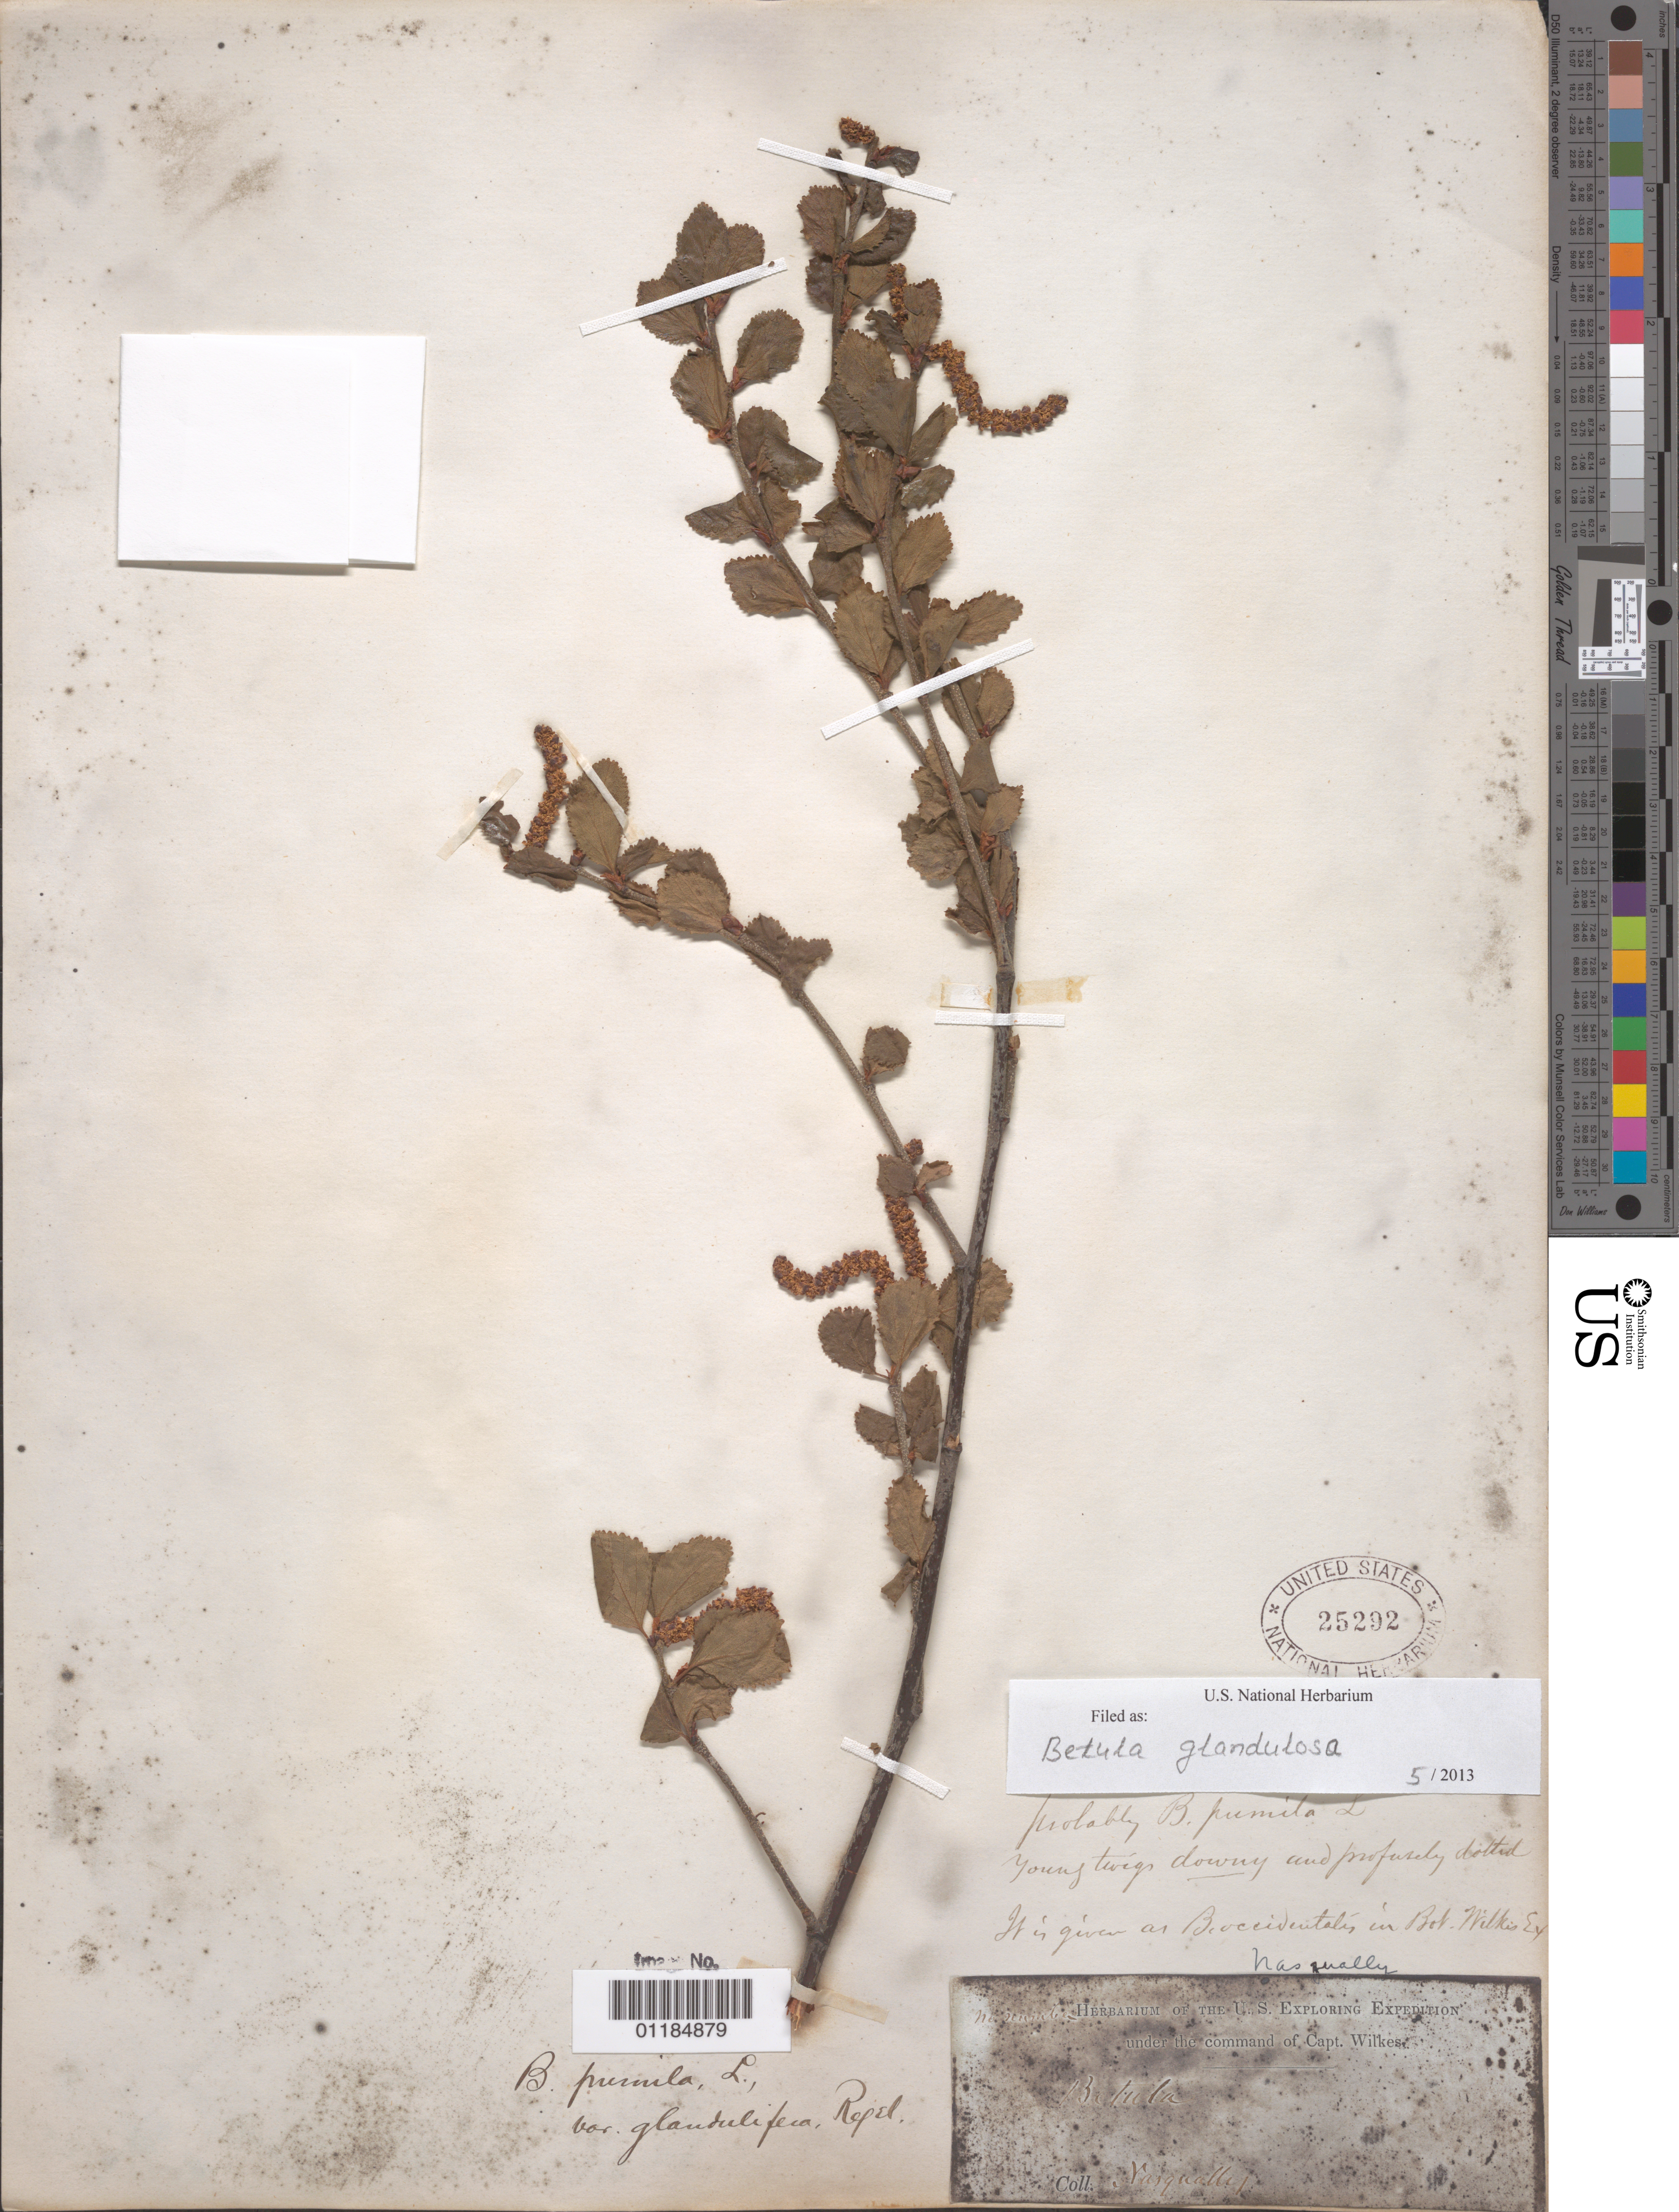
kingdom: Plantae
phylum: Tracheophyta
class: Magnoliopsida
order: Fagales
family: Betulaceae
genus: Betula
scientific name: Betula glandulosa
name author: Michx.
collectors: Wilkes Explor. Exped.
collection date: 1838/1842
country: United States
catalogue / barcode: US 25292